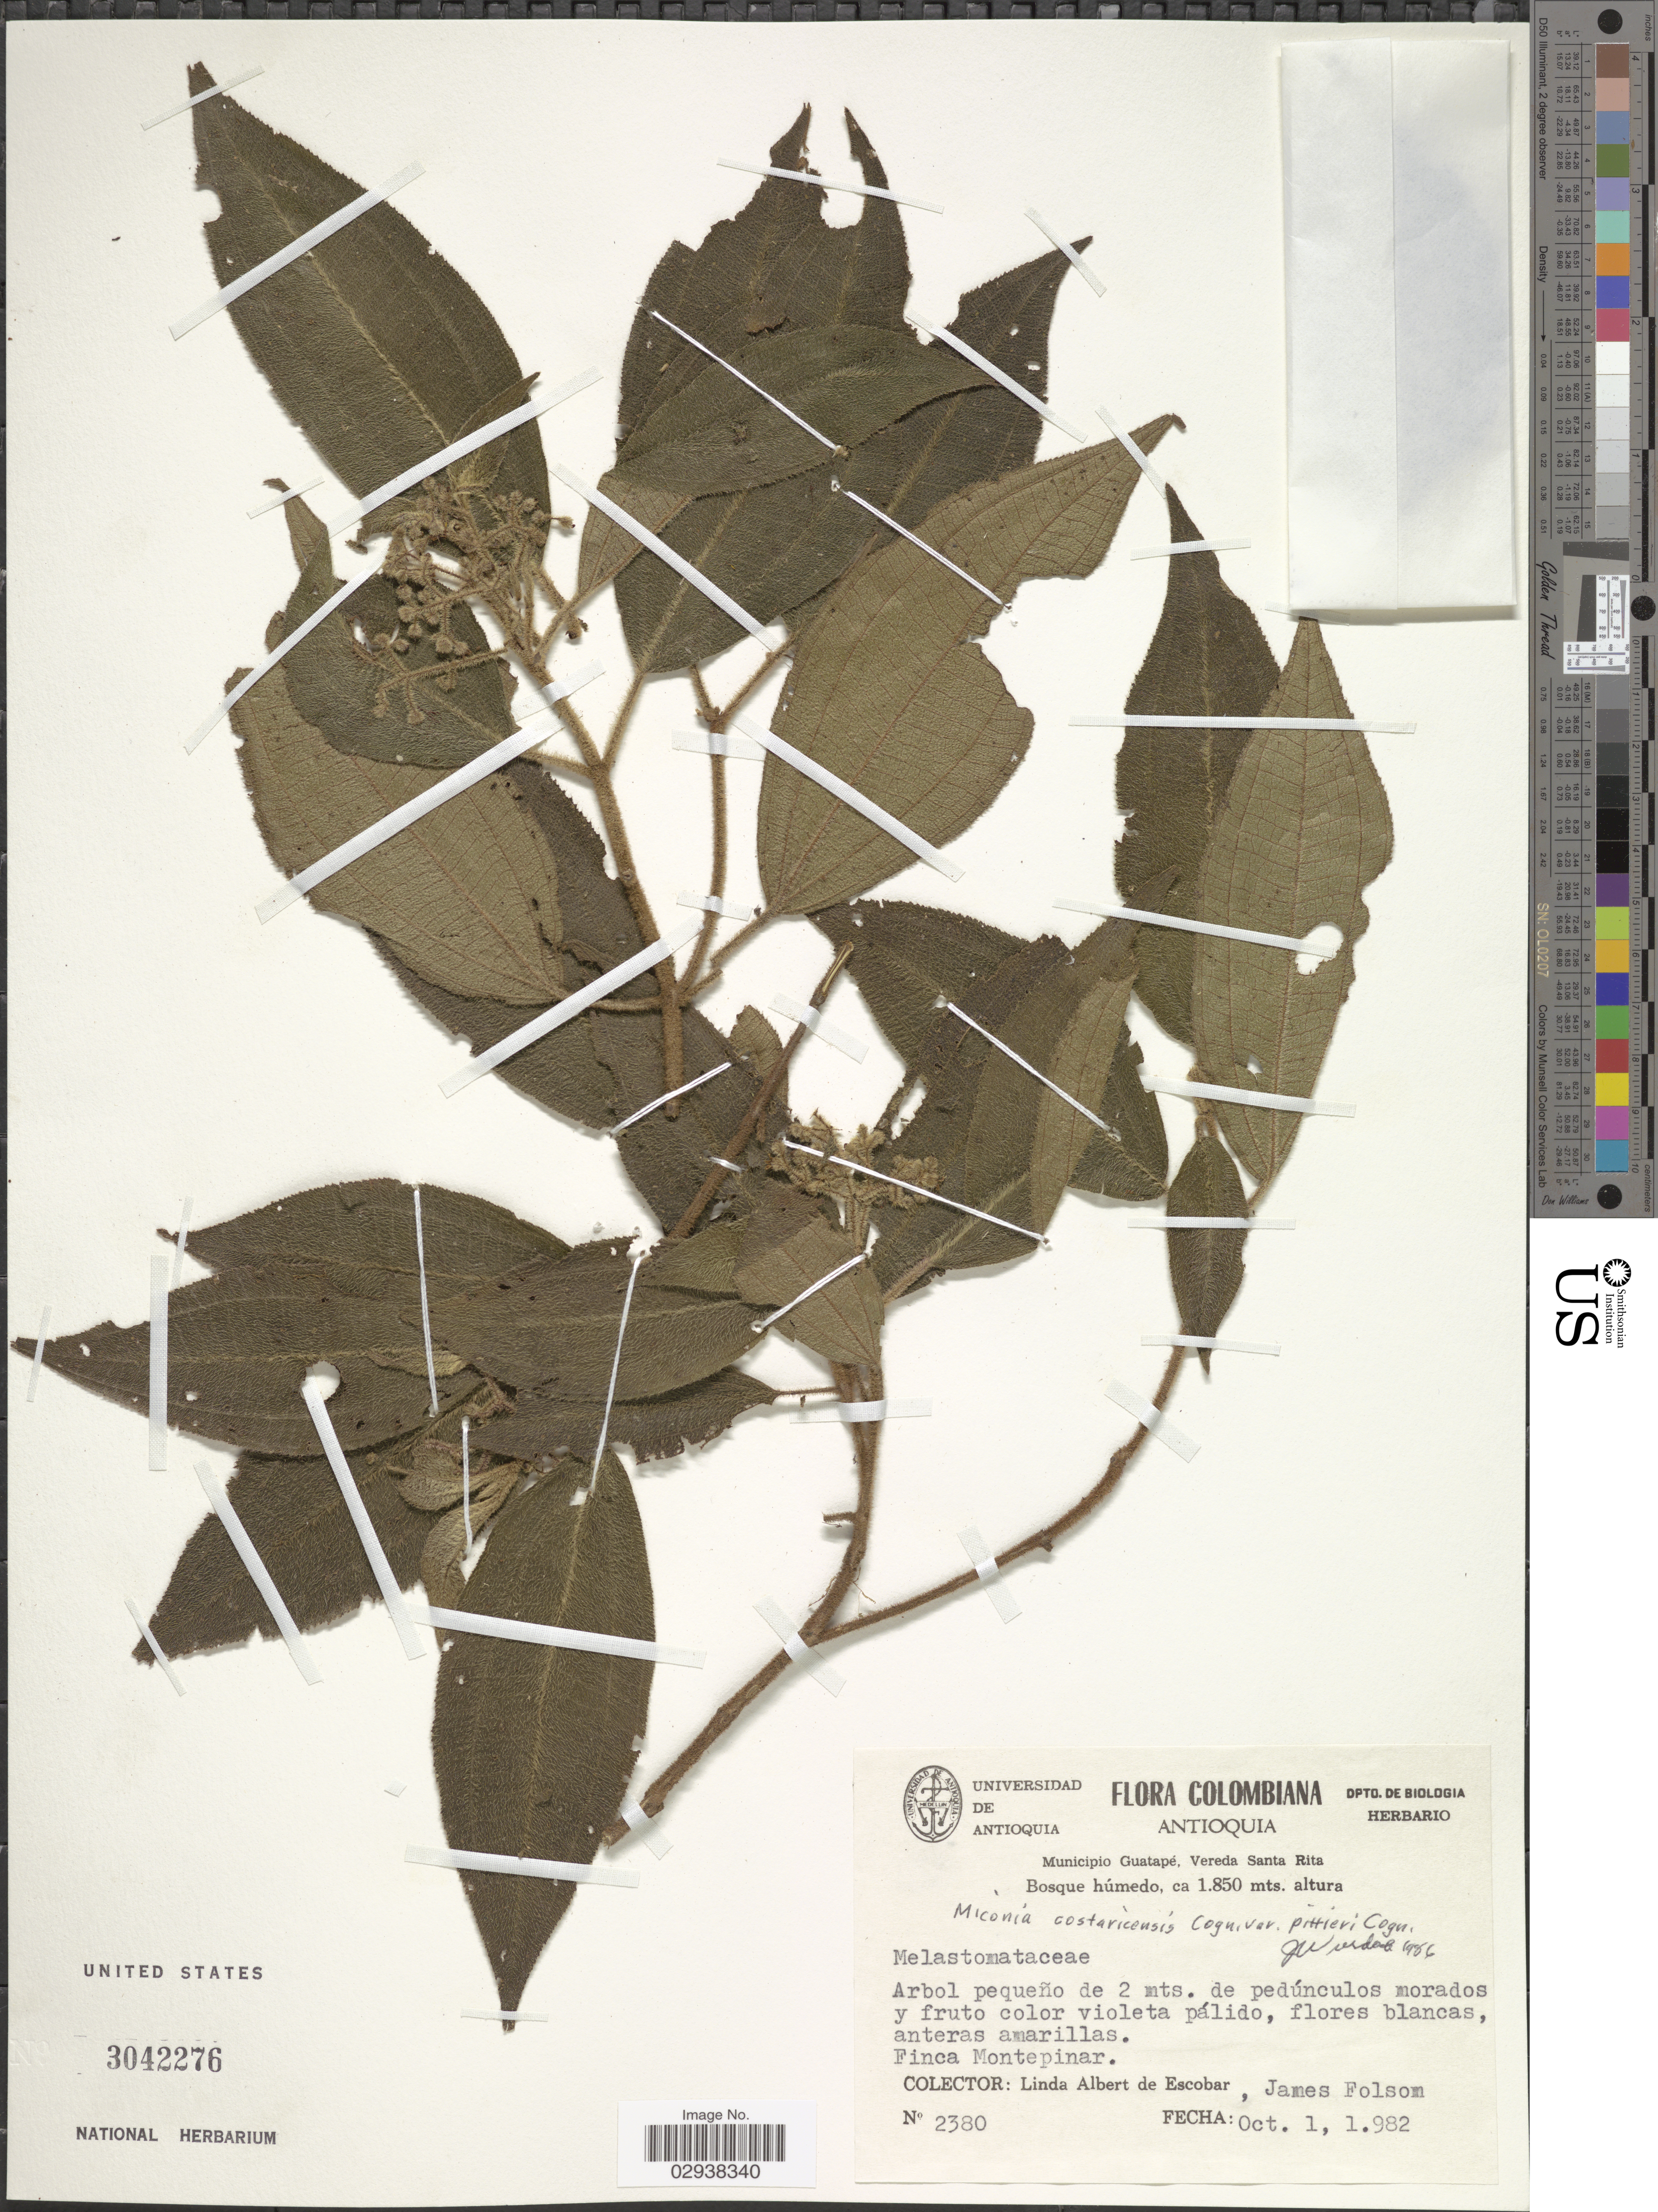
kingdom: Plantae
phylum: Tracheophyta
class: Magnoliopsida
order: Myrtales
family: Melastomataceae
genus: Miconia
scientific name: Miconia costaricensis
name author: Cogn.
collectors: L. K. de Escobar & J. P. Folsom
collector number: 2380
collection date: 1982-10-01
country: Colombia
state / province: Antioquia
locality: Municipio Guatapé, Vereda Santa Rita. Finca Montepinar.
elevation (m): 1850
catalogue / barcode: US 3042276